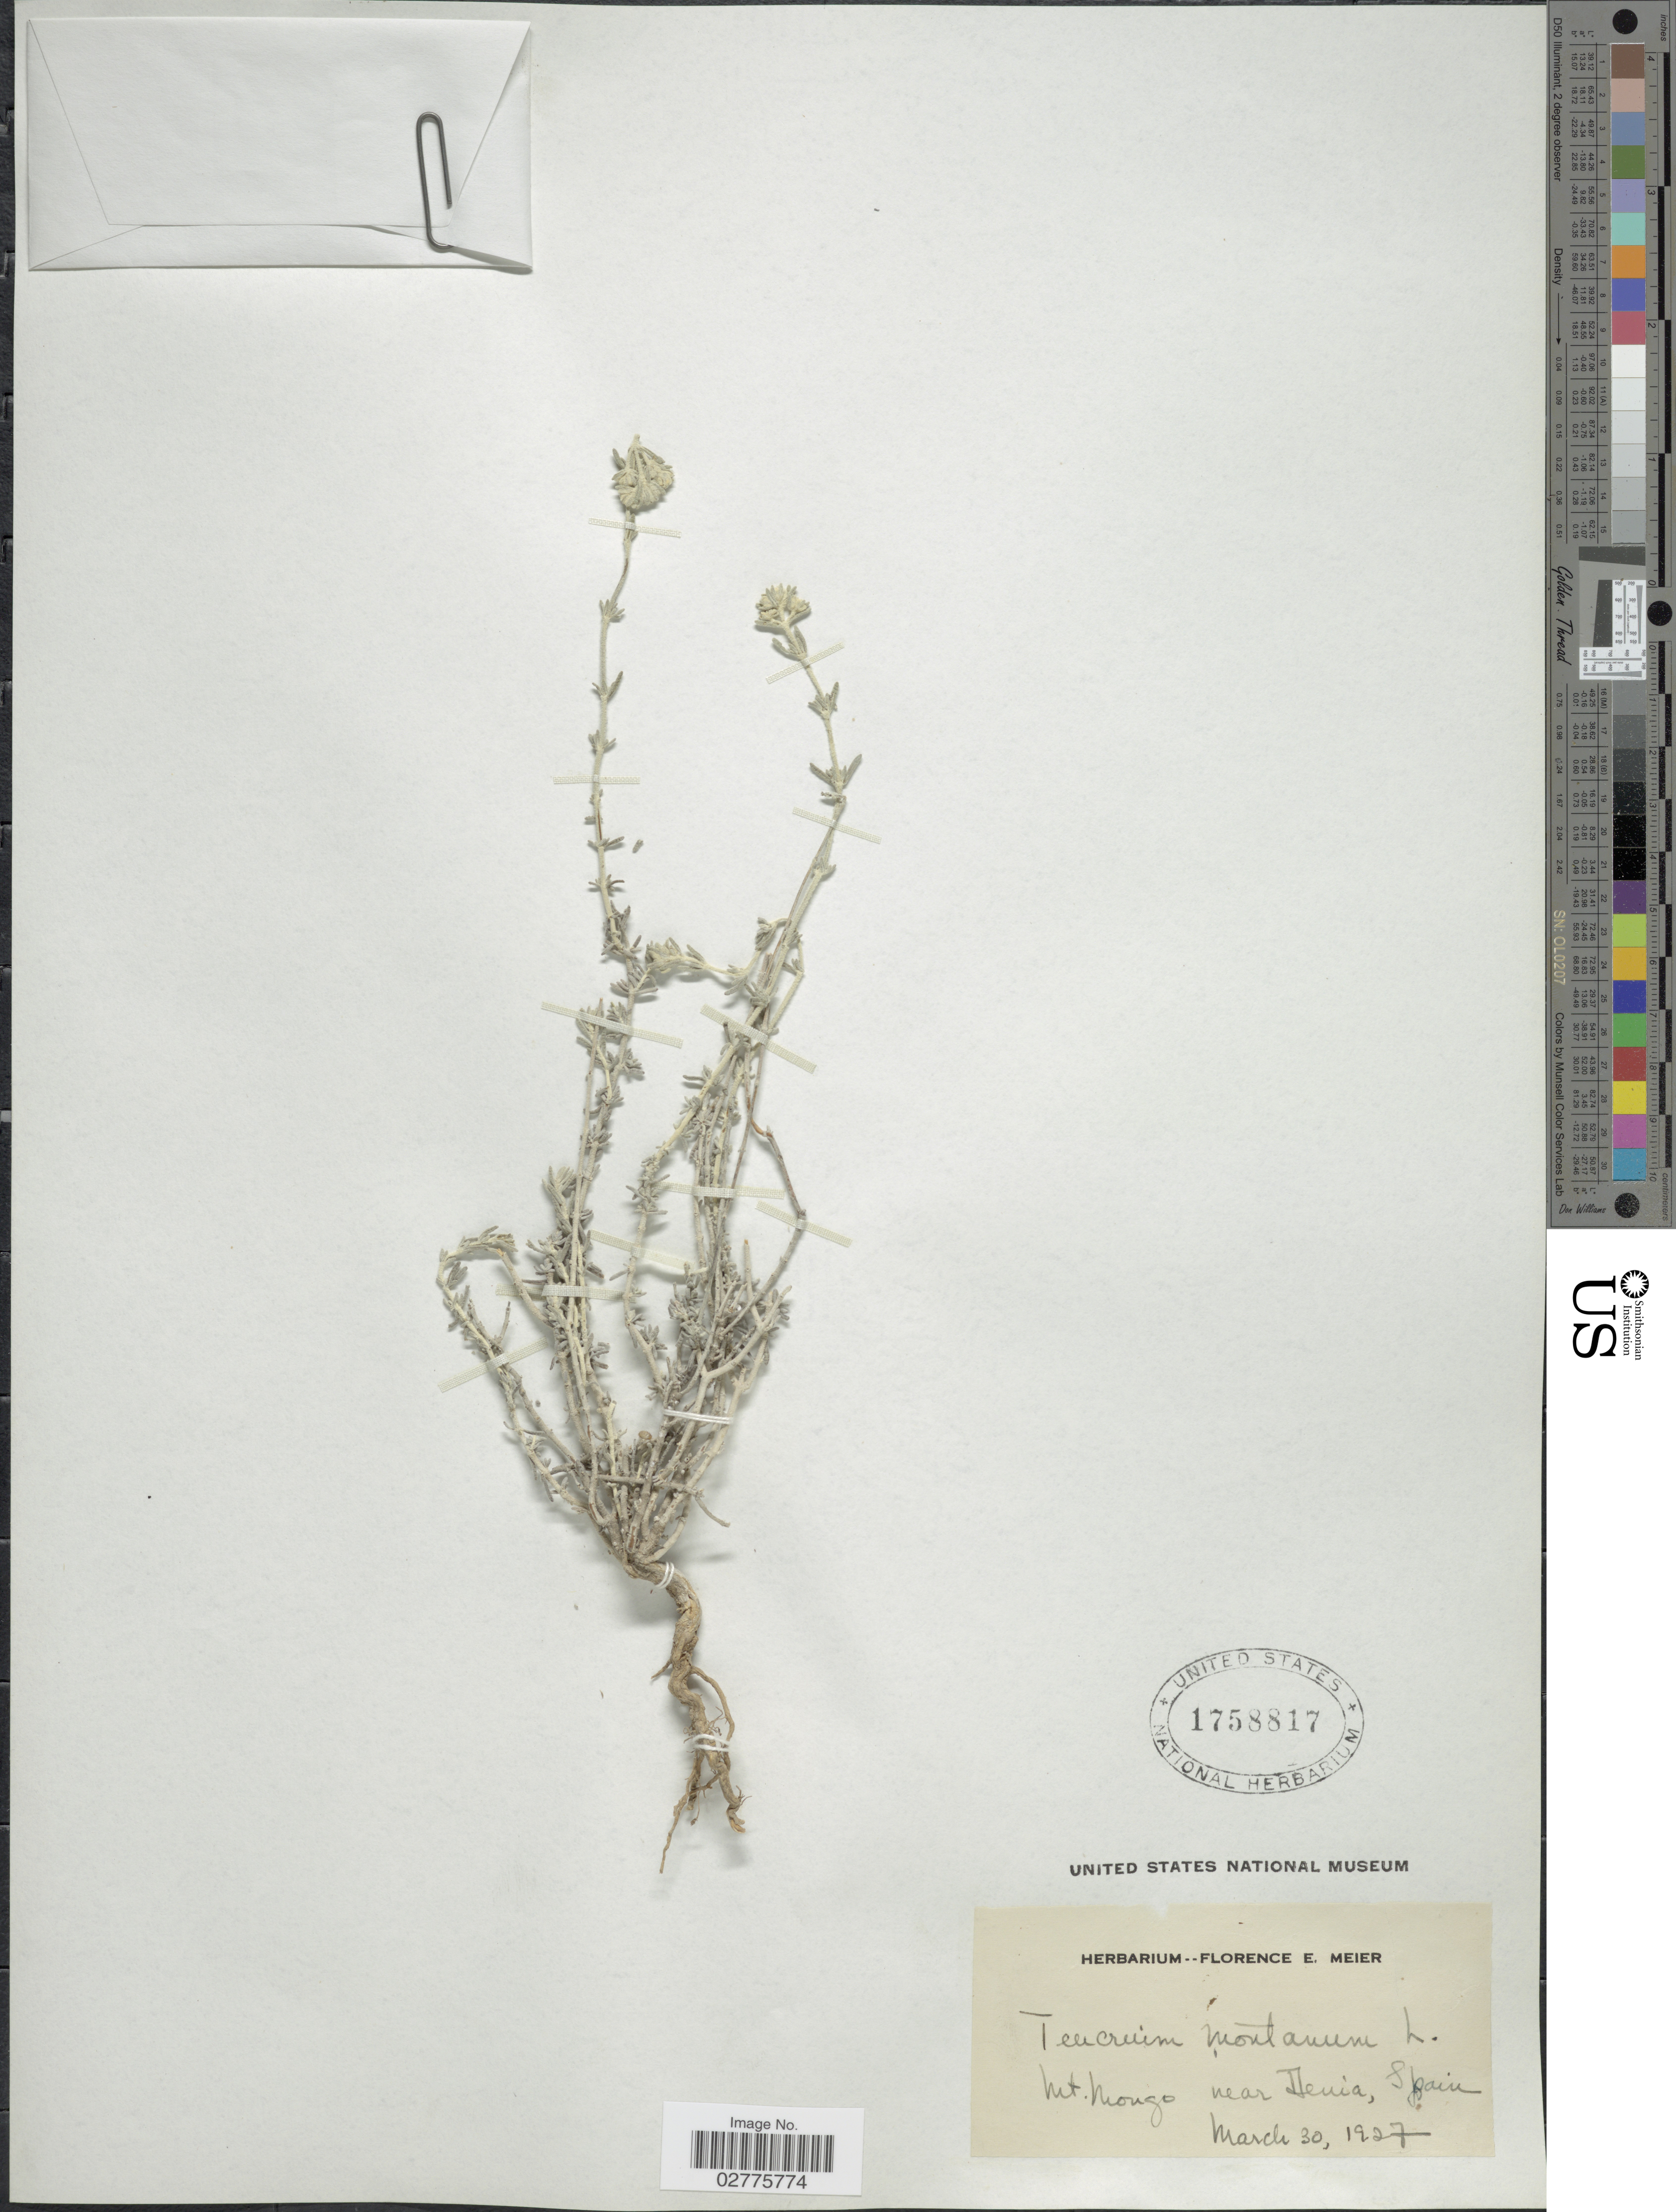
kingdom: Plantae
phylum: Tracheophyta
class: Magnoliopsida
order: Lamiales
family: Lamiaceae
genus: Teucrium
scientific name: Teucrium montanum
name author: L.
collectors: F. Meier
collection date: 1927-03-30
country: Spain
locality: Mt. Mongo near Denia.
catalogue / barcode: US 1758817